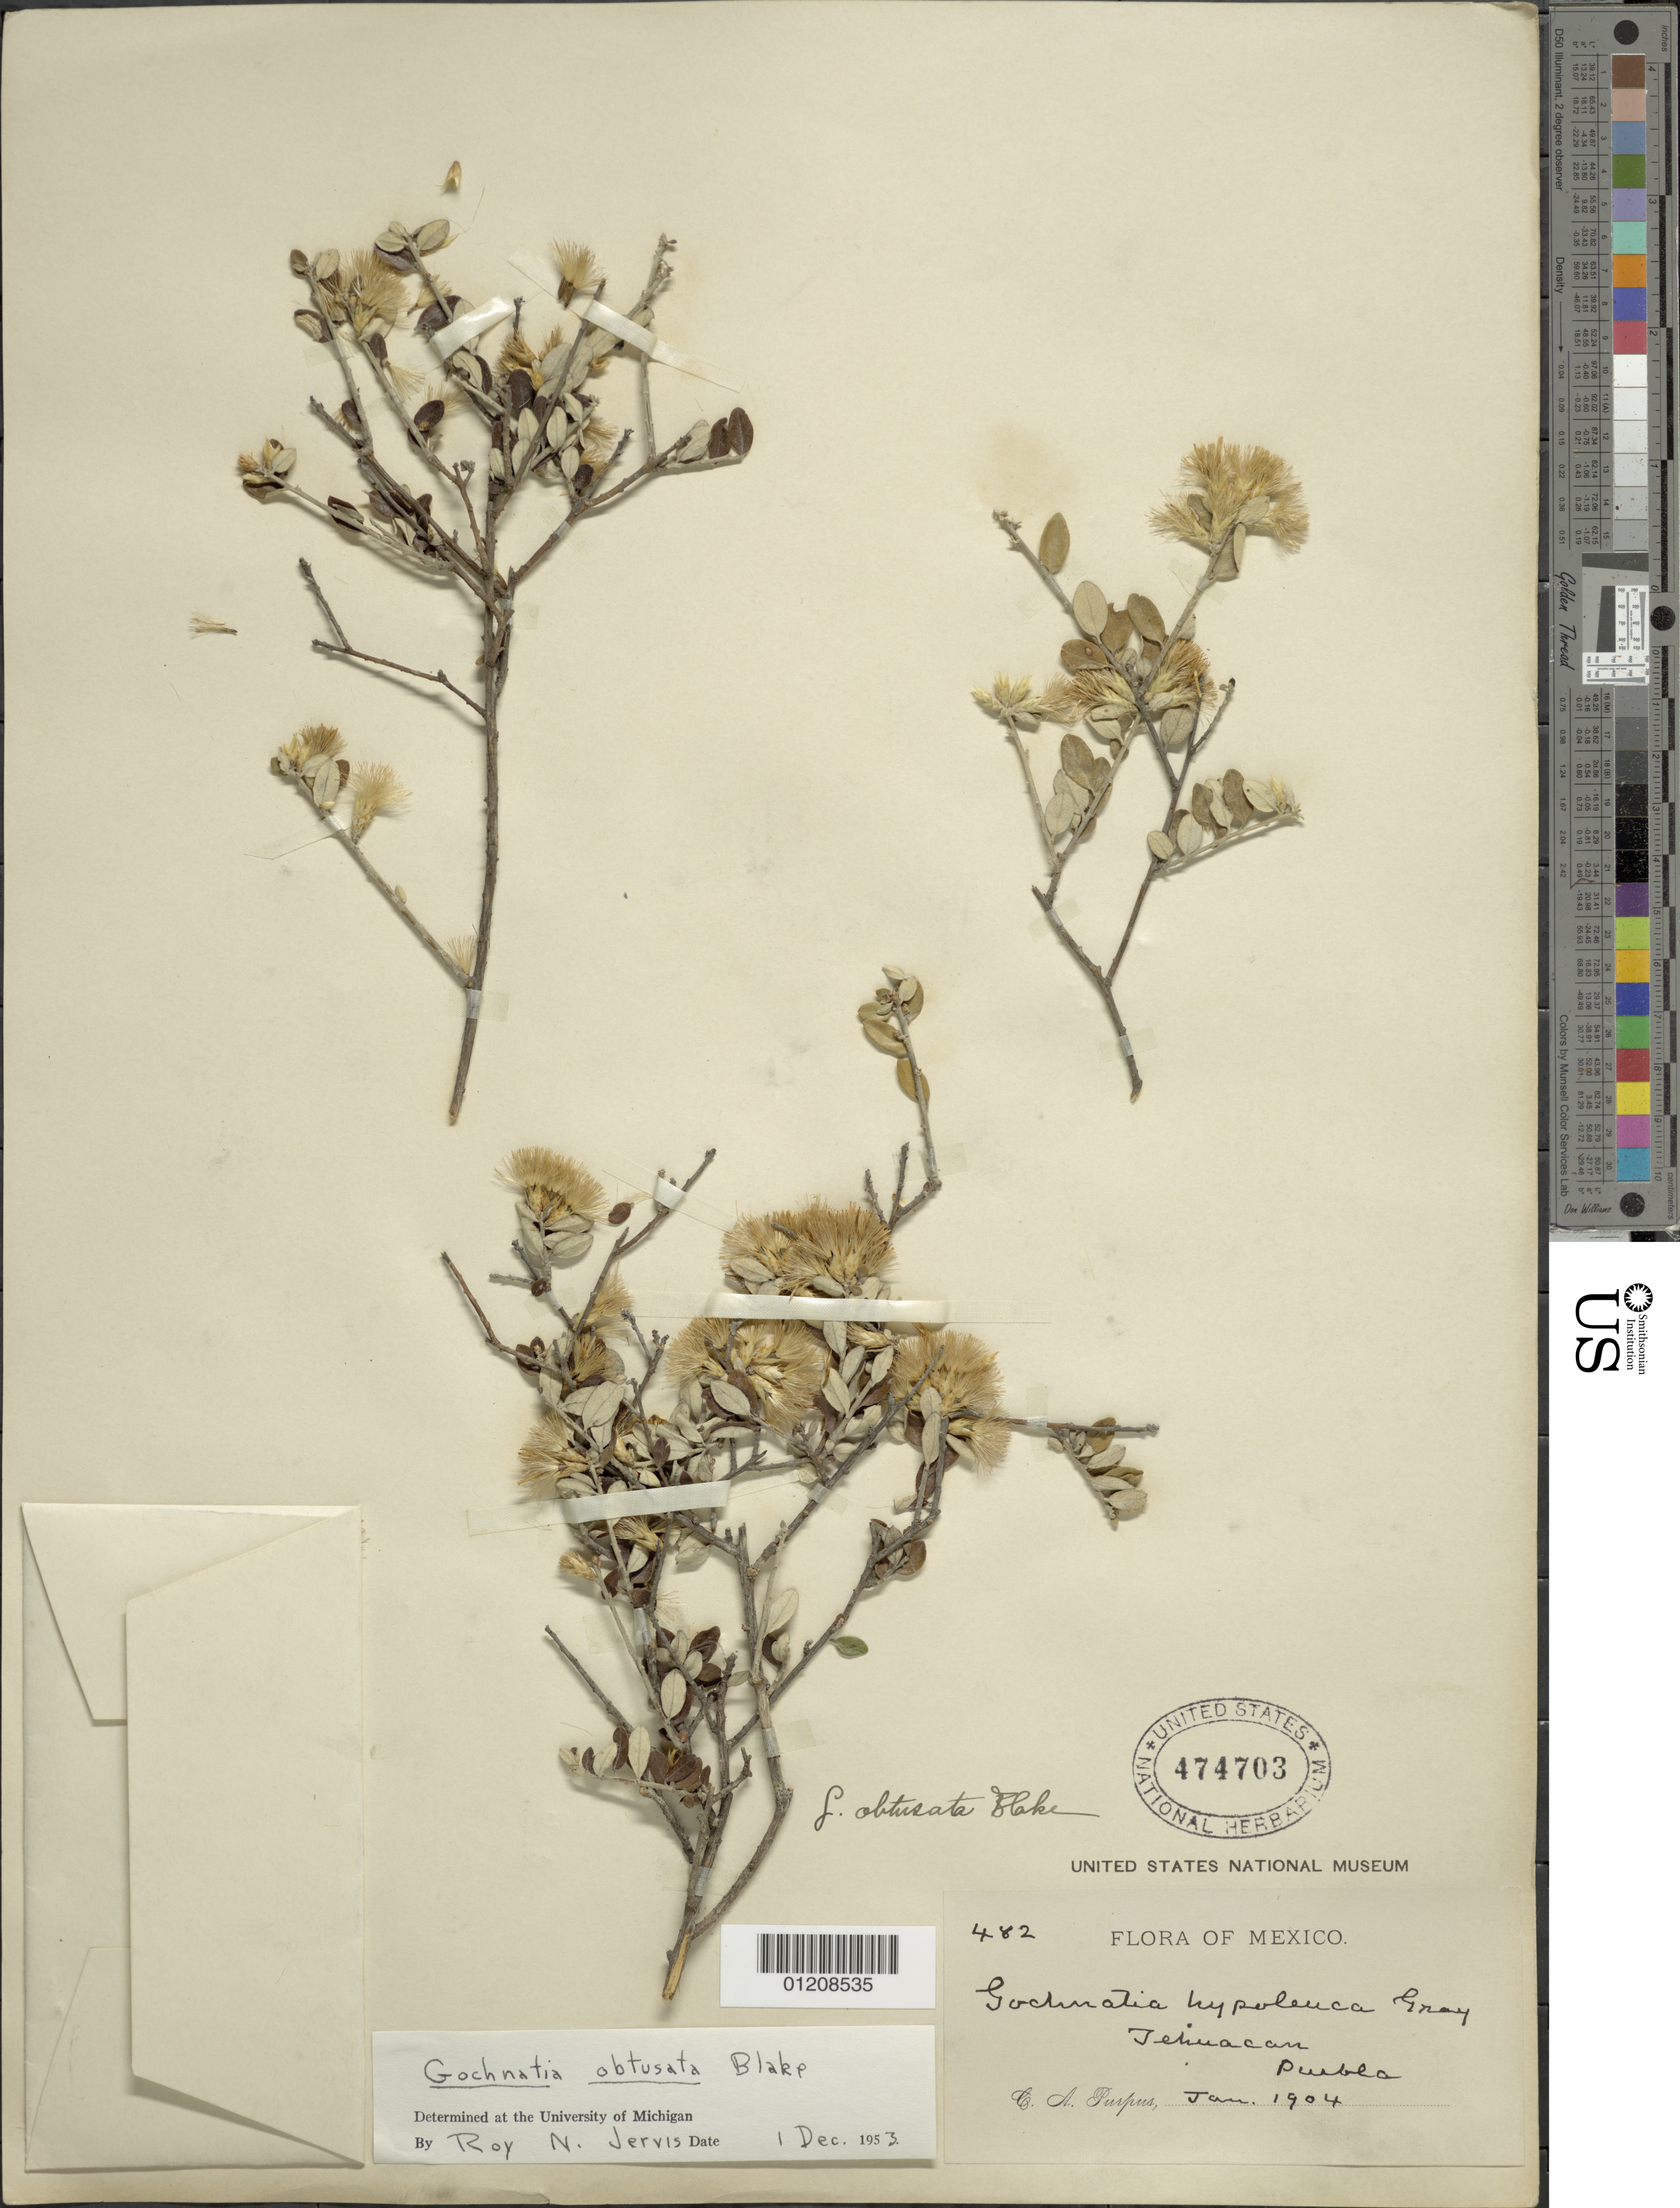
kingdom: Plantae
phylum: Tracheophyta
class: Magnoliopsida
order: Asterales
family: Asteraceae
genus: Gochnatia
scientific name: Gochnatia obtusata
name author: S.F. Blake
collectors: C. A. Purpus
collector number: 482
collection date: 1904-01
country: Mexico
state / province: Puebla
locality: Tehuacán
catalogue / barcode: US 474703